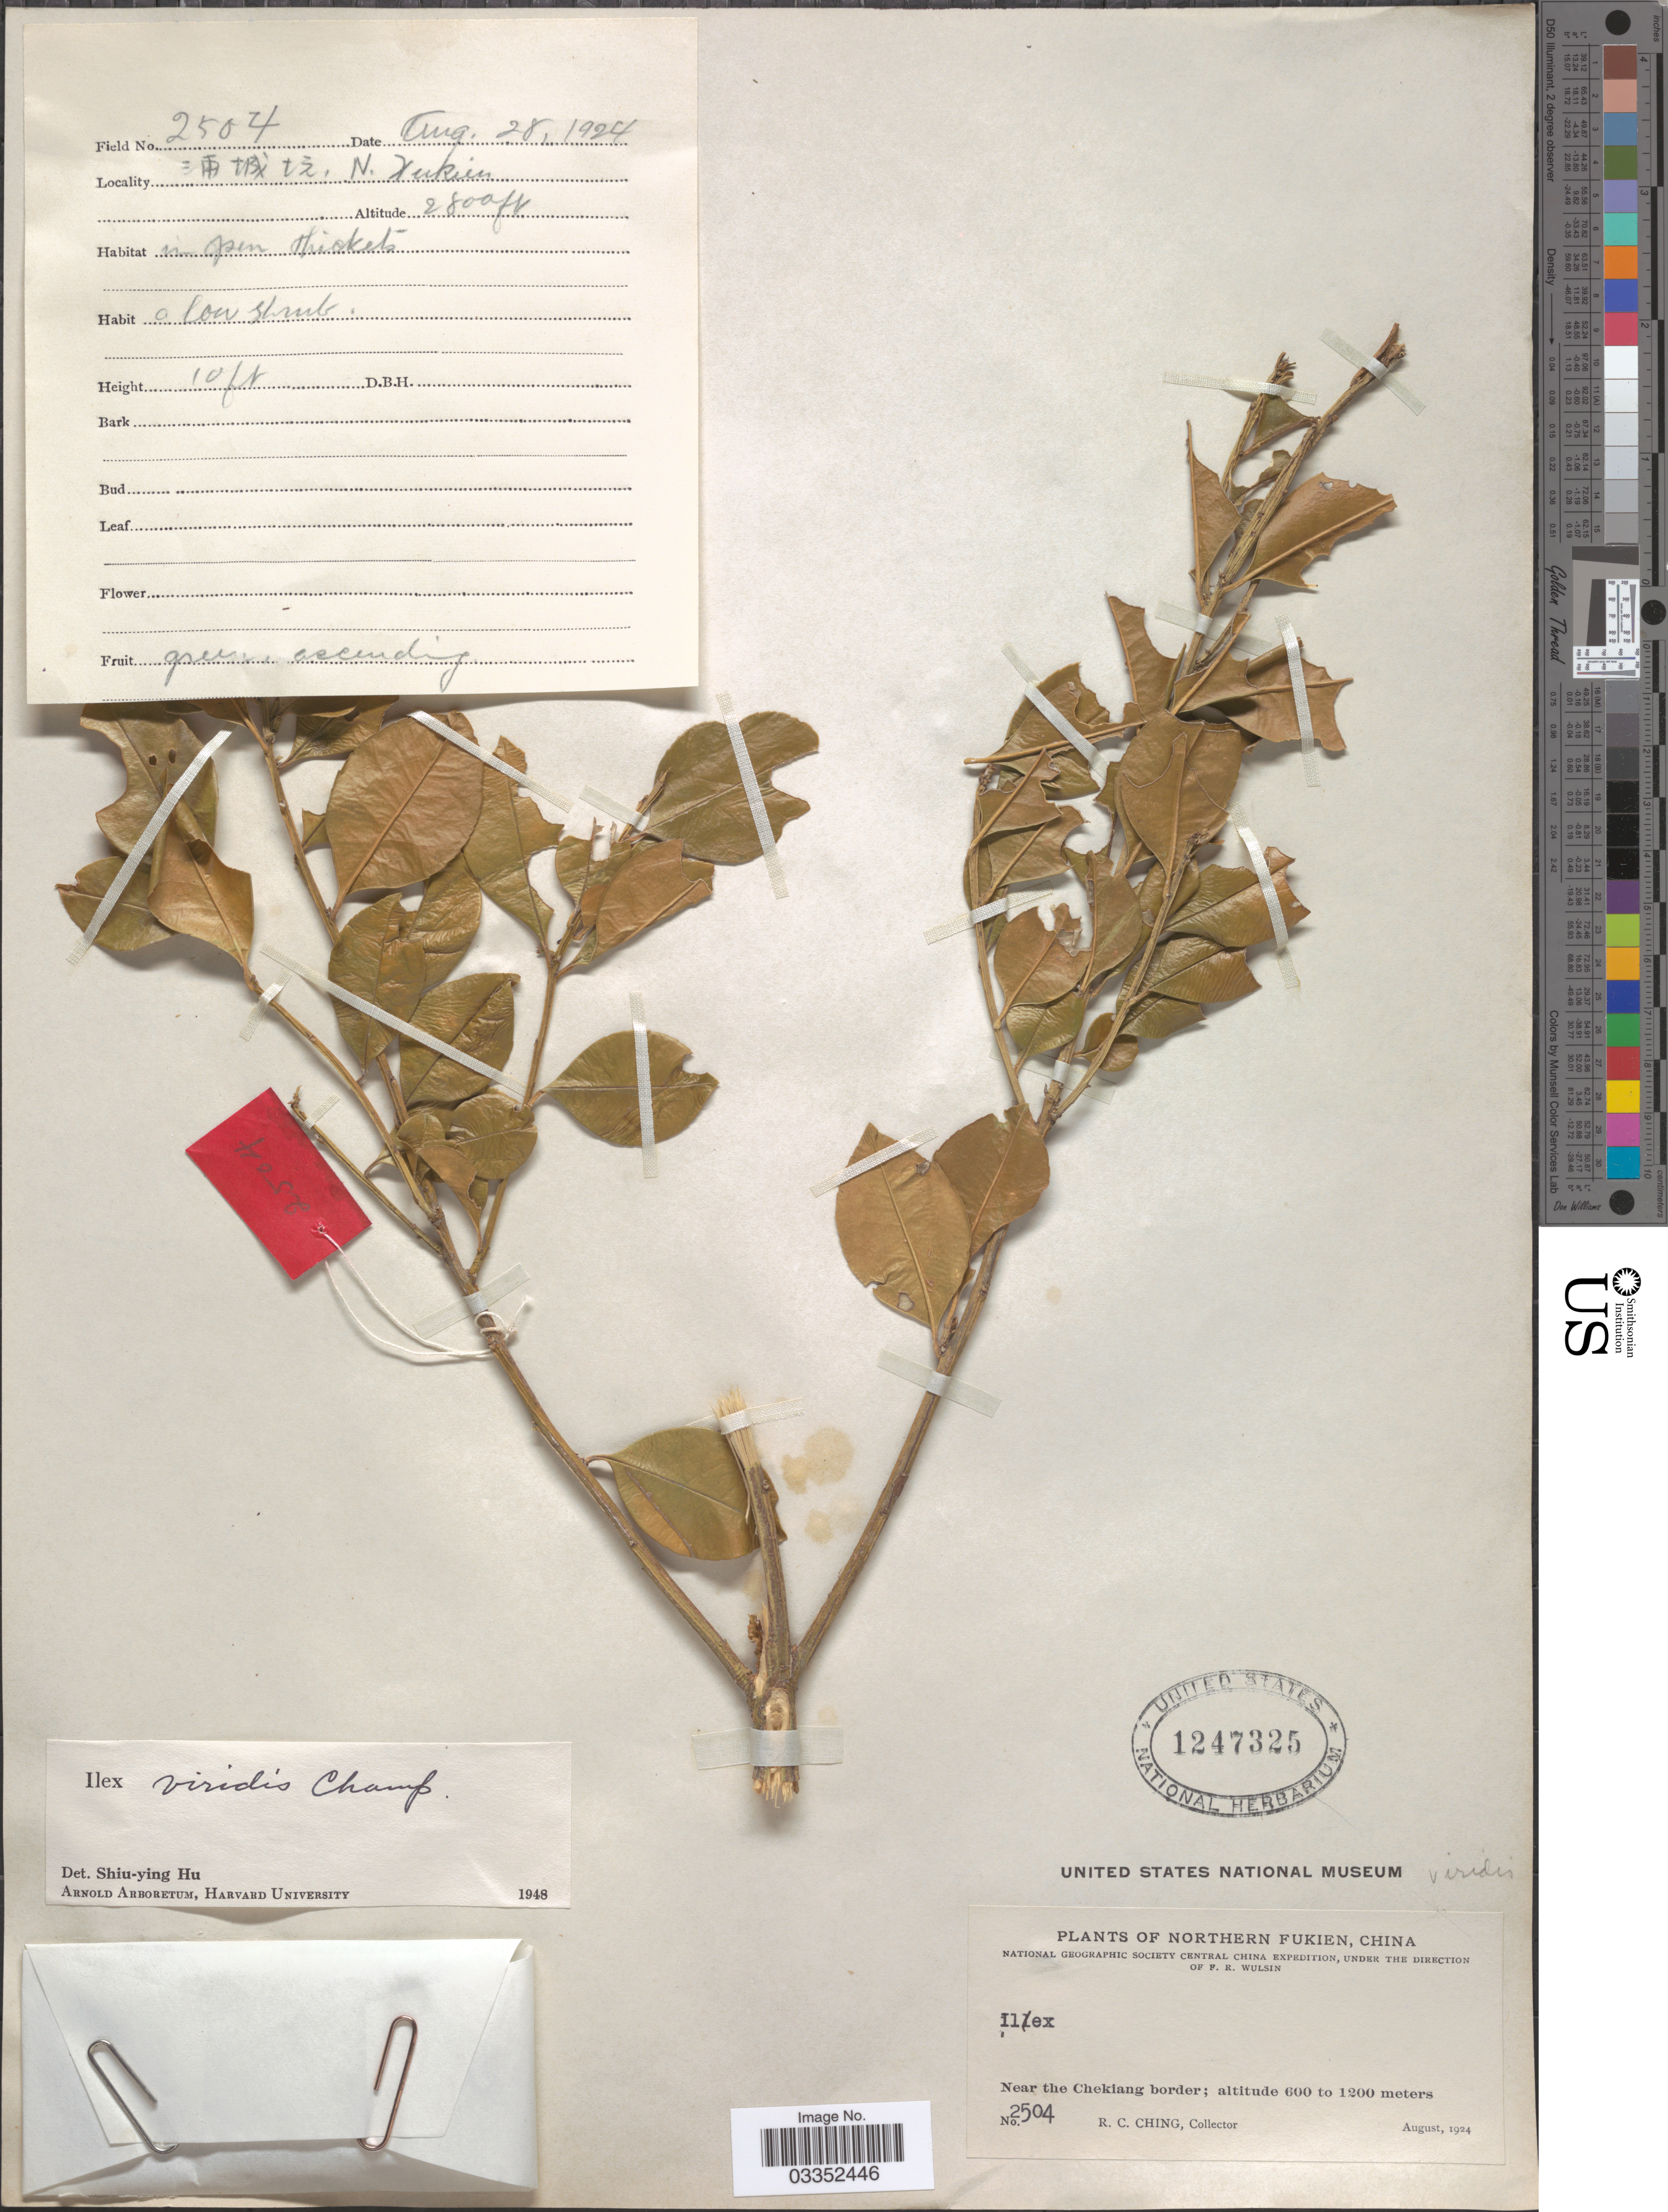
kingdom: Plantae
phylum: Tracheophyta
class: Magnoliopsida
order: Aquifoliales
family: Aquifoliaceae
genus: Ilex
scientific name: Ilex viridis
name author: Champ. ex Benth.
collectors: R. C. Ching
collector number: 2504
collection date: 1924-08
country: China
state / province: Fujian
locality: Northern Fukien, Near the Chekiang border.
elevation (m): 600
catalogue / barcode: US 1247325